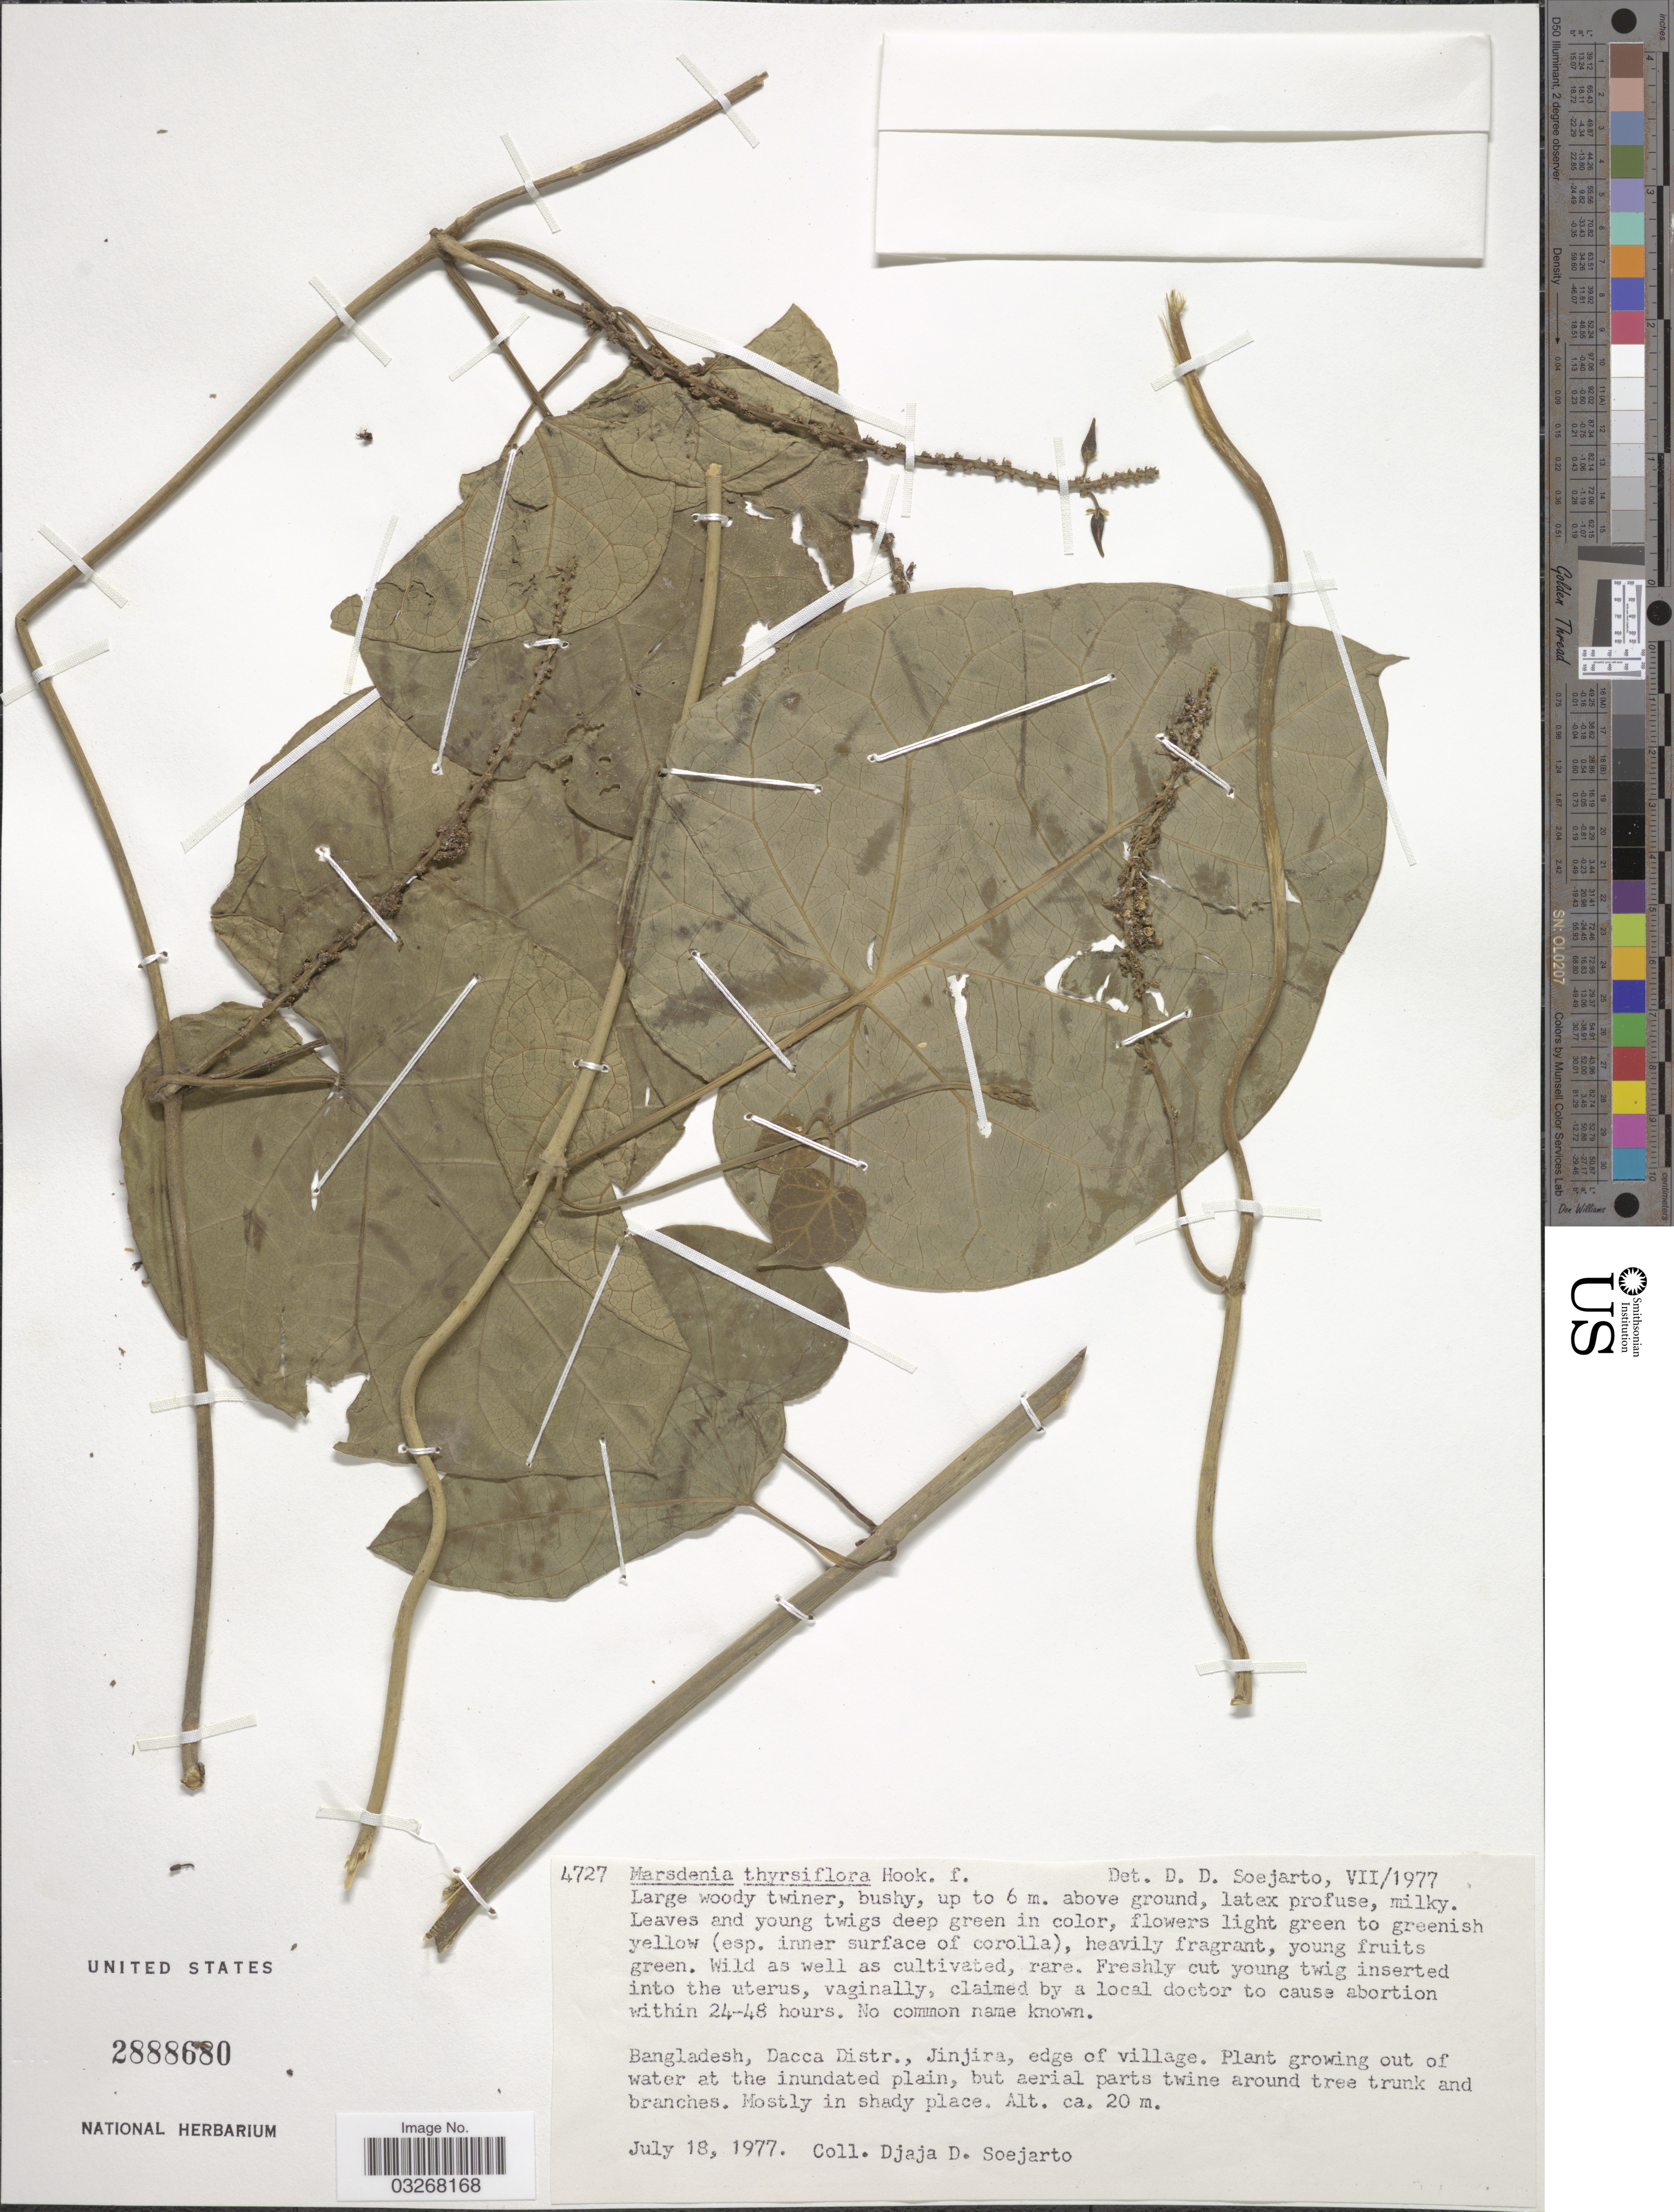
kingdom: Plantae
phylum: Tracheophyta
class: Magnoliopsida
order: Gentianales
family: Apocynaceae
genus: Marsdenia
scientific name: Marsdenia thyrsiflora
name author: Hook. f.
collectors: D. D. Soejarto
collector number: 4727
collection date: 1977-07-18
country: Bangladesh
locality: Dacca Distr., Jinjira, edge of village.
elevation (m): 20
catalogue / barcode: US 2888680